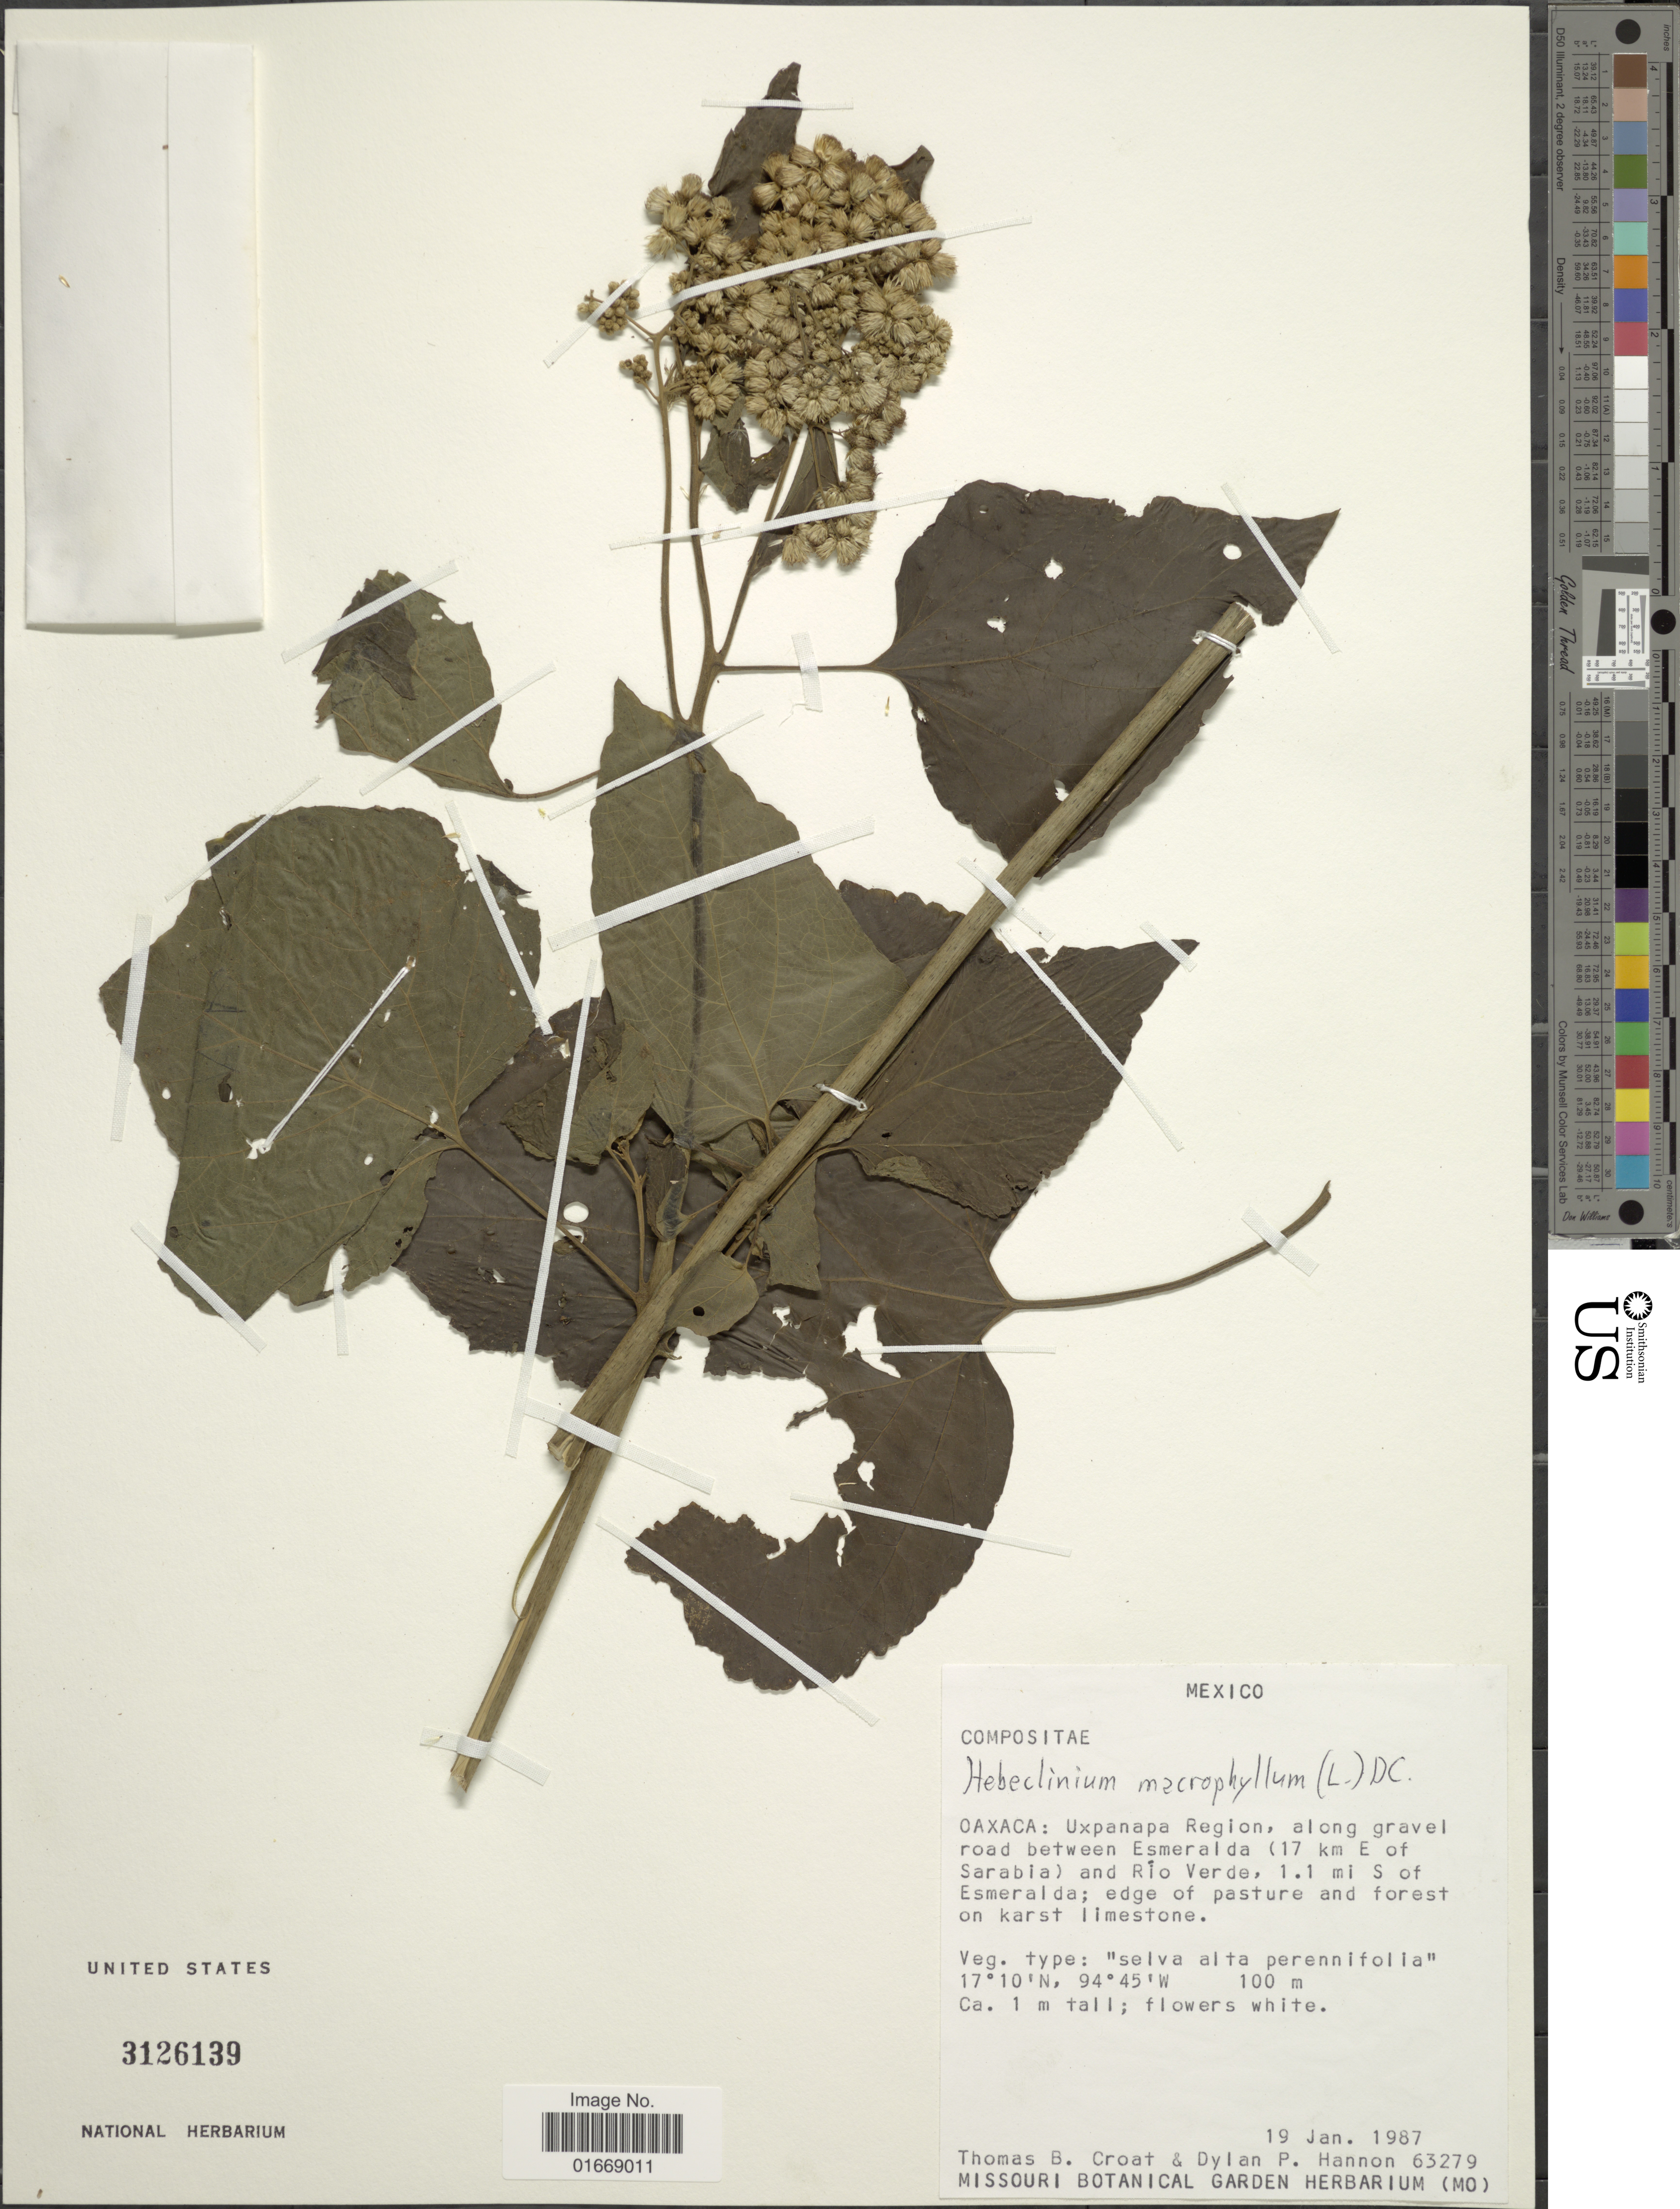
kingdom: Plantae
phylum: Tracheophyta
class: Magnoliopsida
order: Asterales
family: Asteraceae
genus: Hebeclinium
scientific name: Hebeclinium macrophyllum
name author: (L.) DC.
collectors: T. B. Croat & D. Hannon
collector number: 63279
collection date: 1987-01-19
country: Mexico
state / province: Oaxaca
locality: Uxpanapa Region, along gravel road between Esmeralda (17 km E of Sarabia) and Rio Verde, 1.1 mi S of Esmeralda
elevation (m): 100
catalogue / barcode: US 3126139